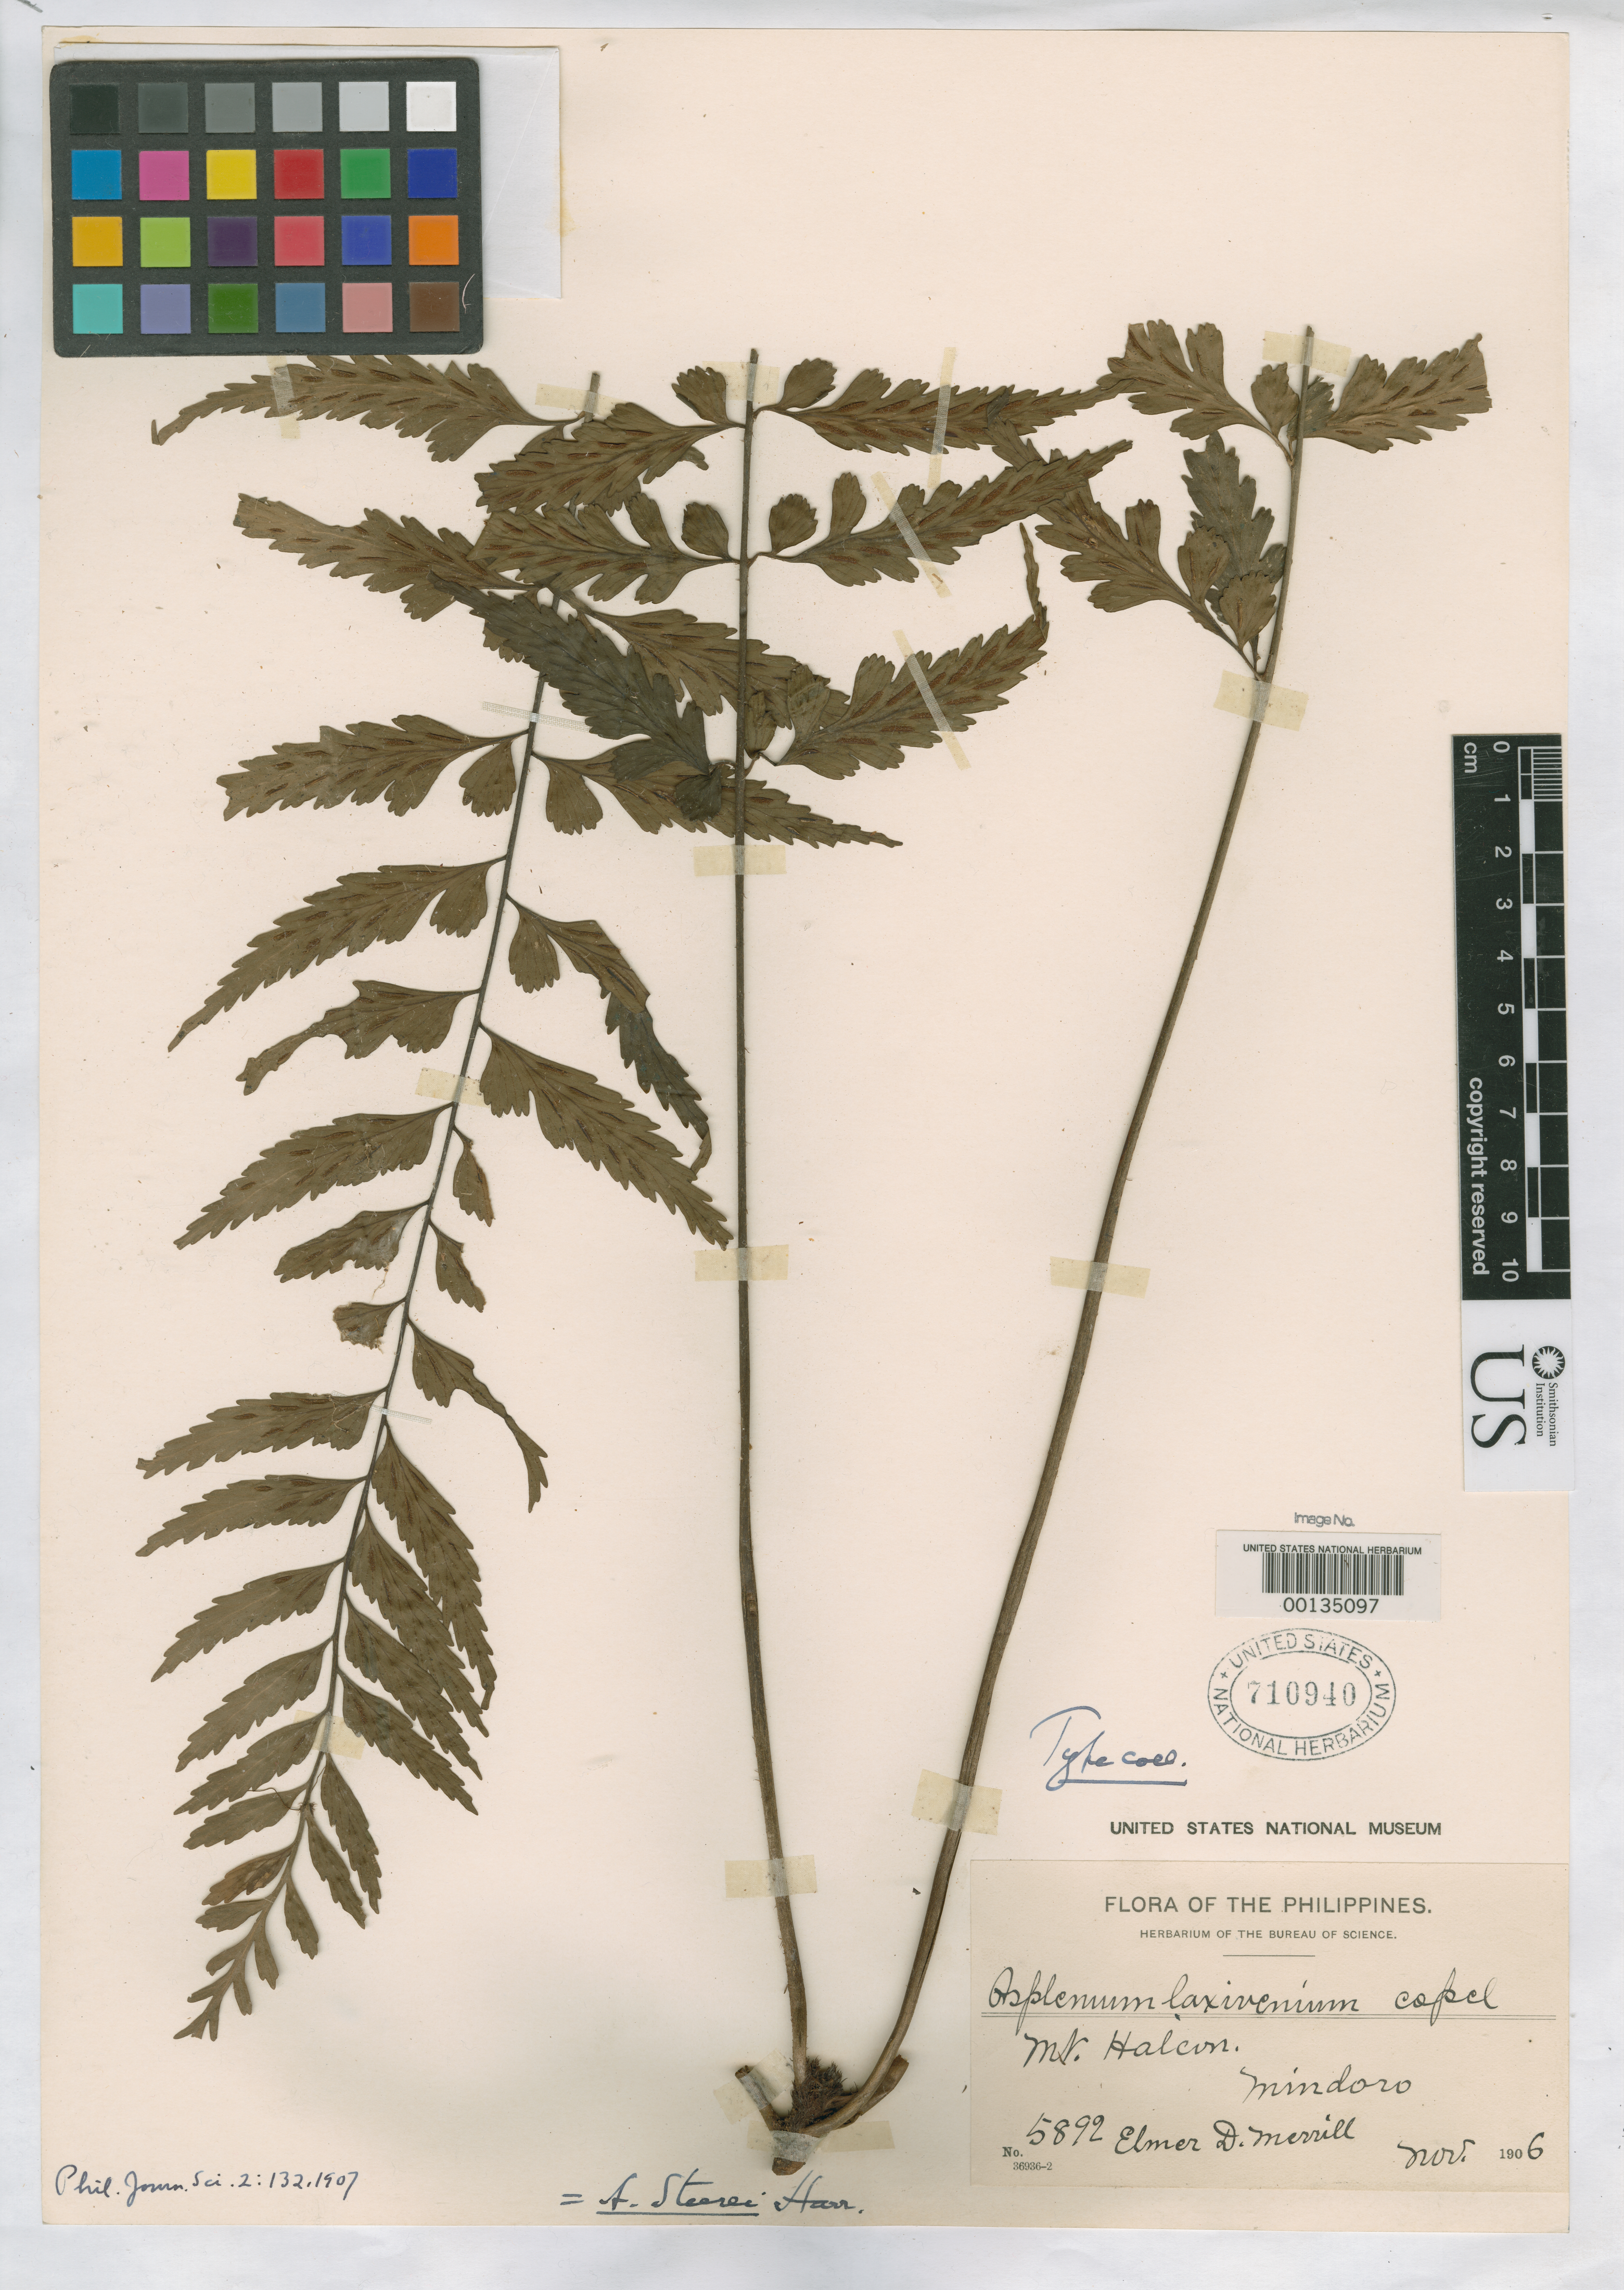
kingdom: Plantae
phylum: Tracheophyta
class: Polypodiopsida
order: Polypodiales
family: Aspleniaceae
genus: Asplenium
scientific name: Asplenium laxivenium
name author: Copel.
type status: Type Collection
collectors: E. D. Merrill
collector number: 5892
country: Philippines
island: Mindoro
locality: Mount Halcon.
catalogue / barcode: US 710940